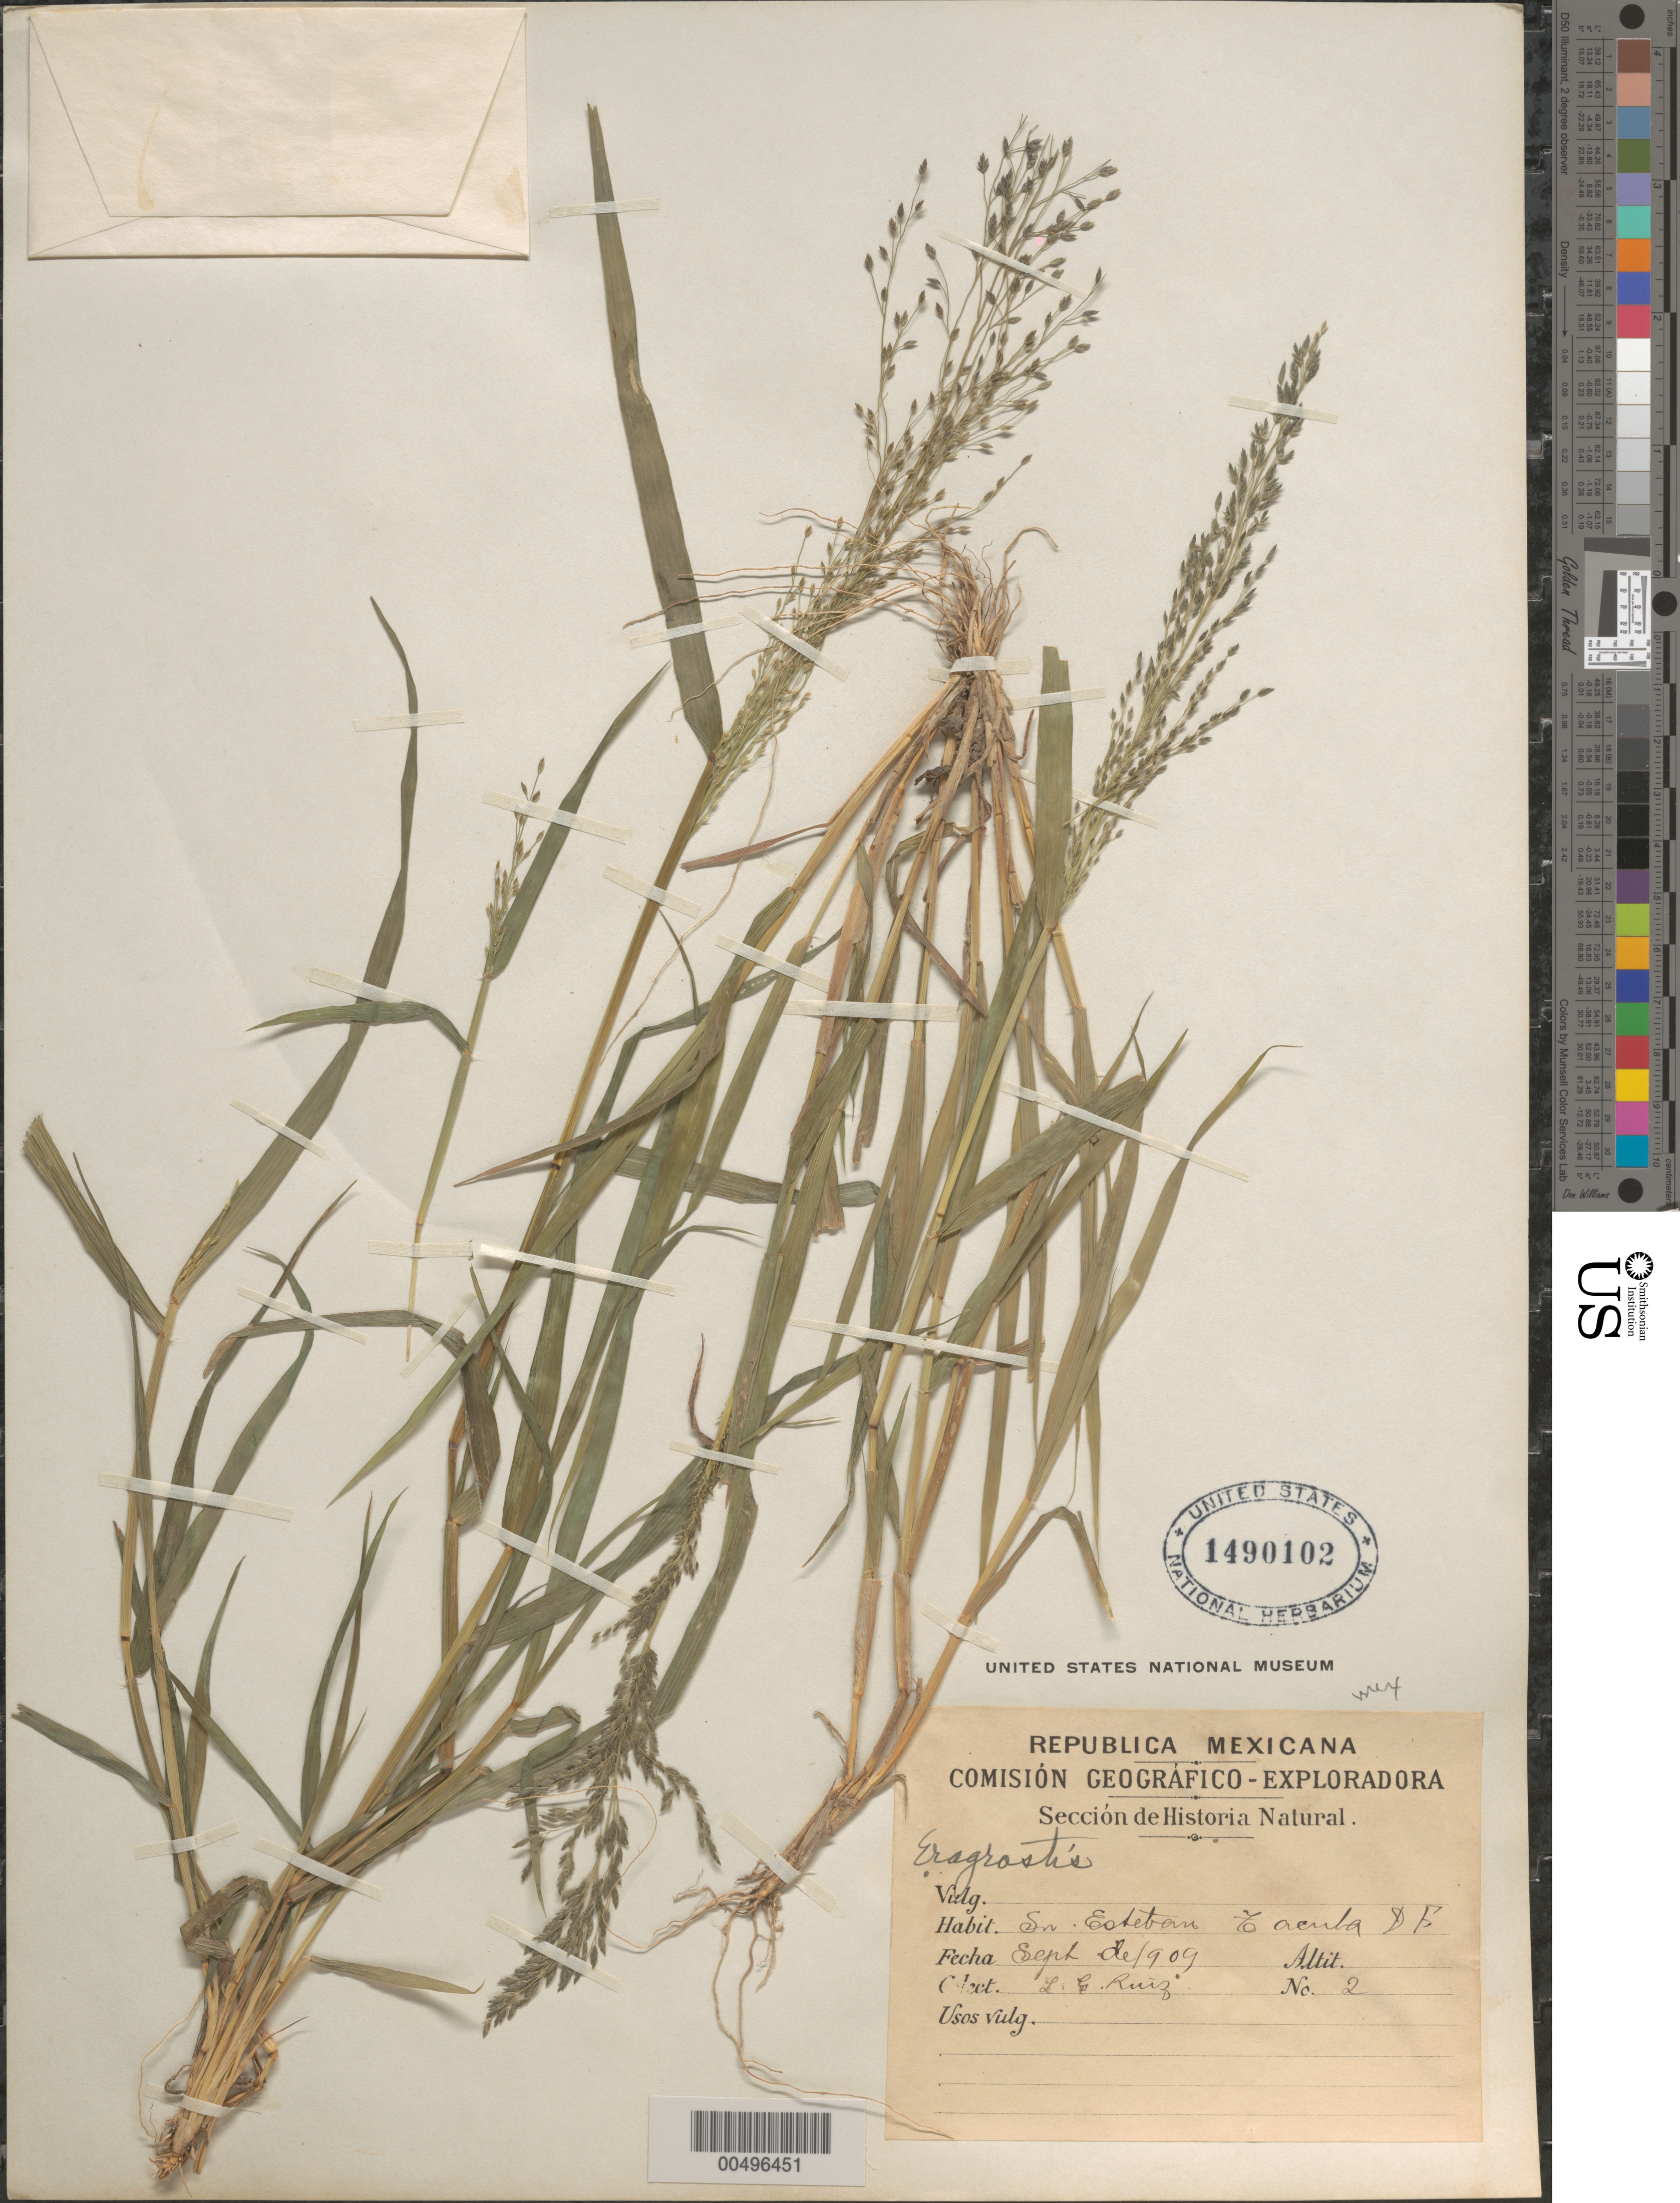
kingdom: Plantae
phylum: Tracheophyta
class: Liliopsida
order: Poales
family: Poaceae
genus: Eragrostis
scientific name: Eragrostis pectinacea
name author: (Michx.) Nees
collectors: L. G. Ruiz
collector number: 2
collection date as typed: Sep 1909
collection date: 1909-09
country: Mexico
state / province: Distrito Federal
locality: Sn. Esteban Tacula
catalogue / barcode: US 1490102